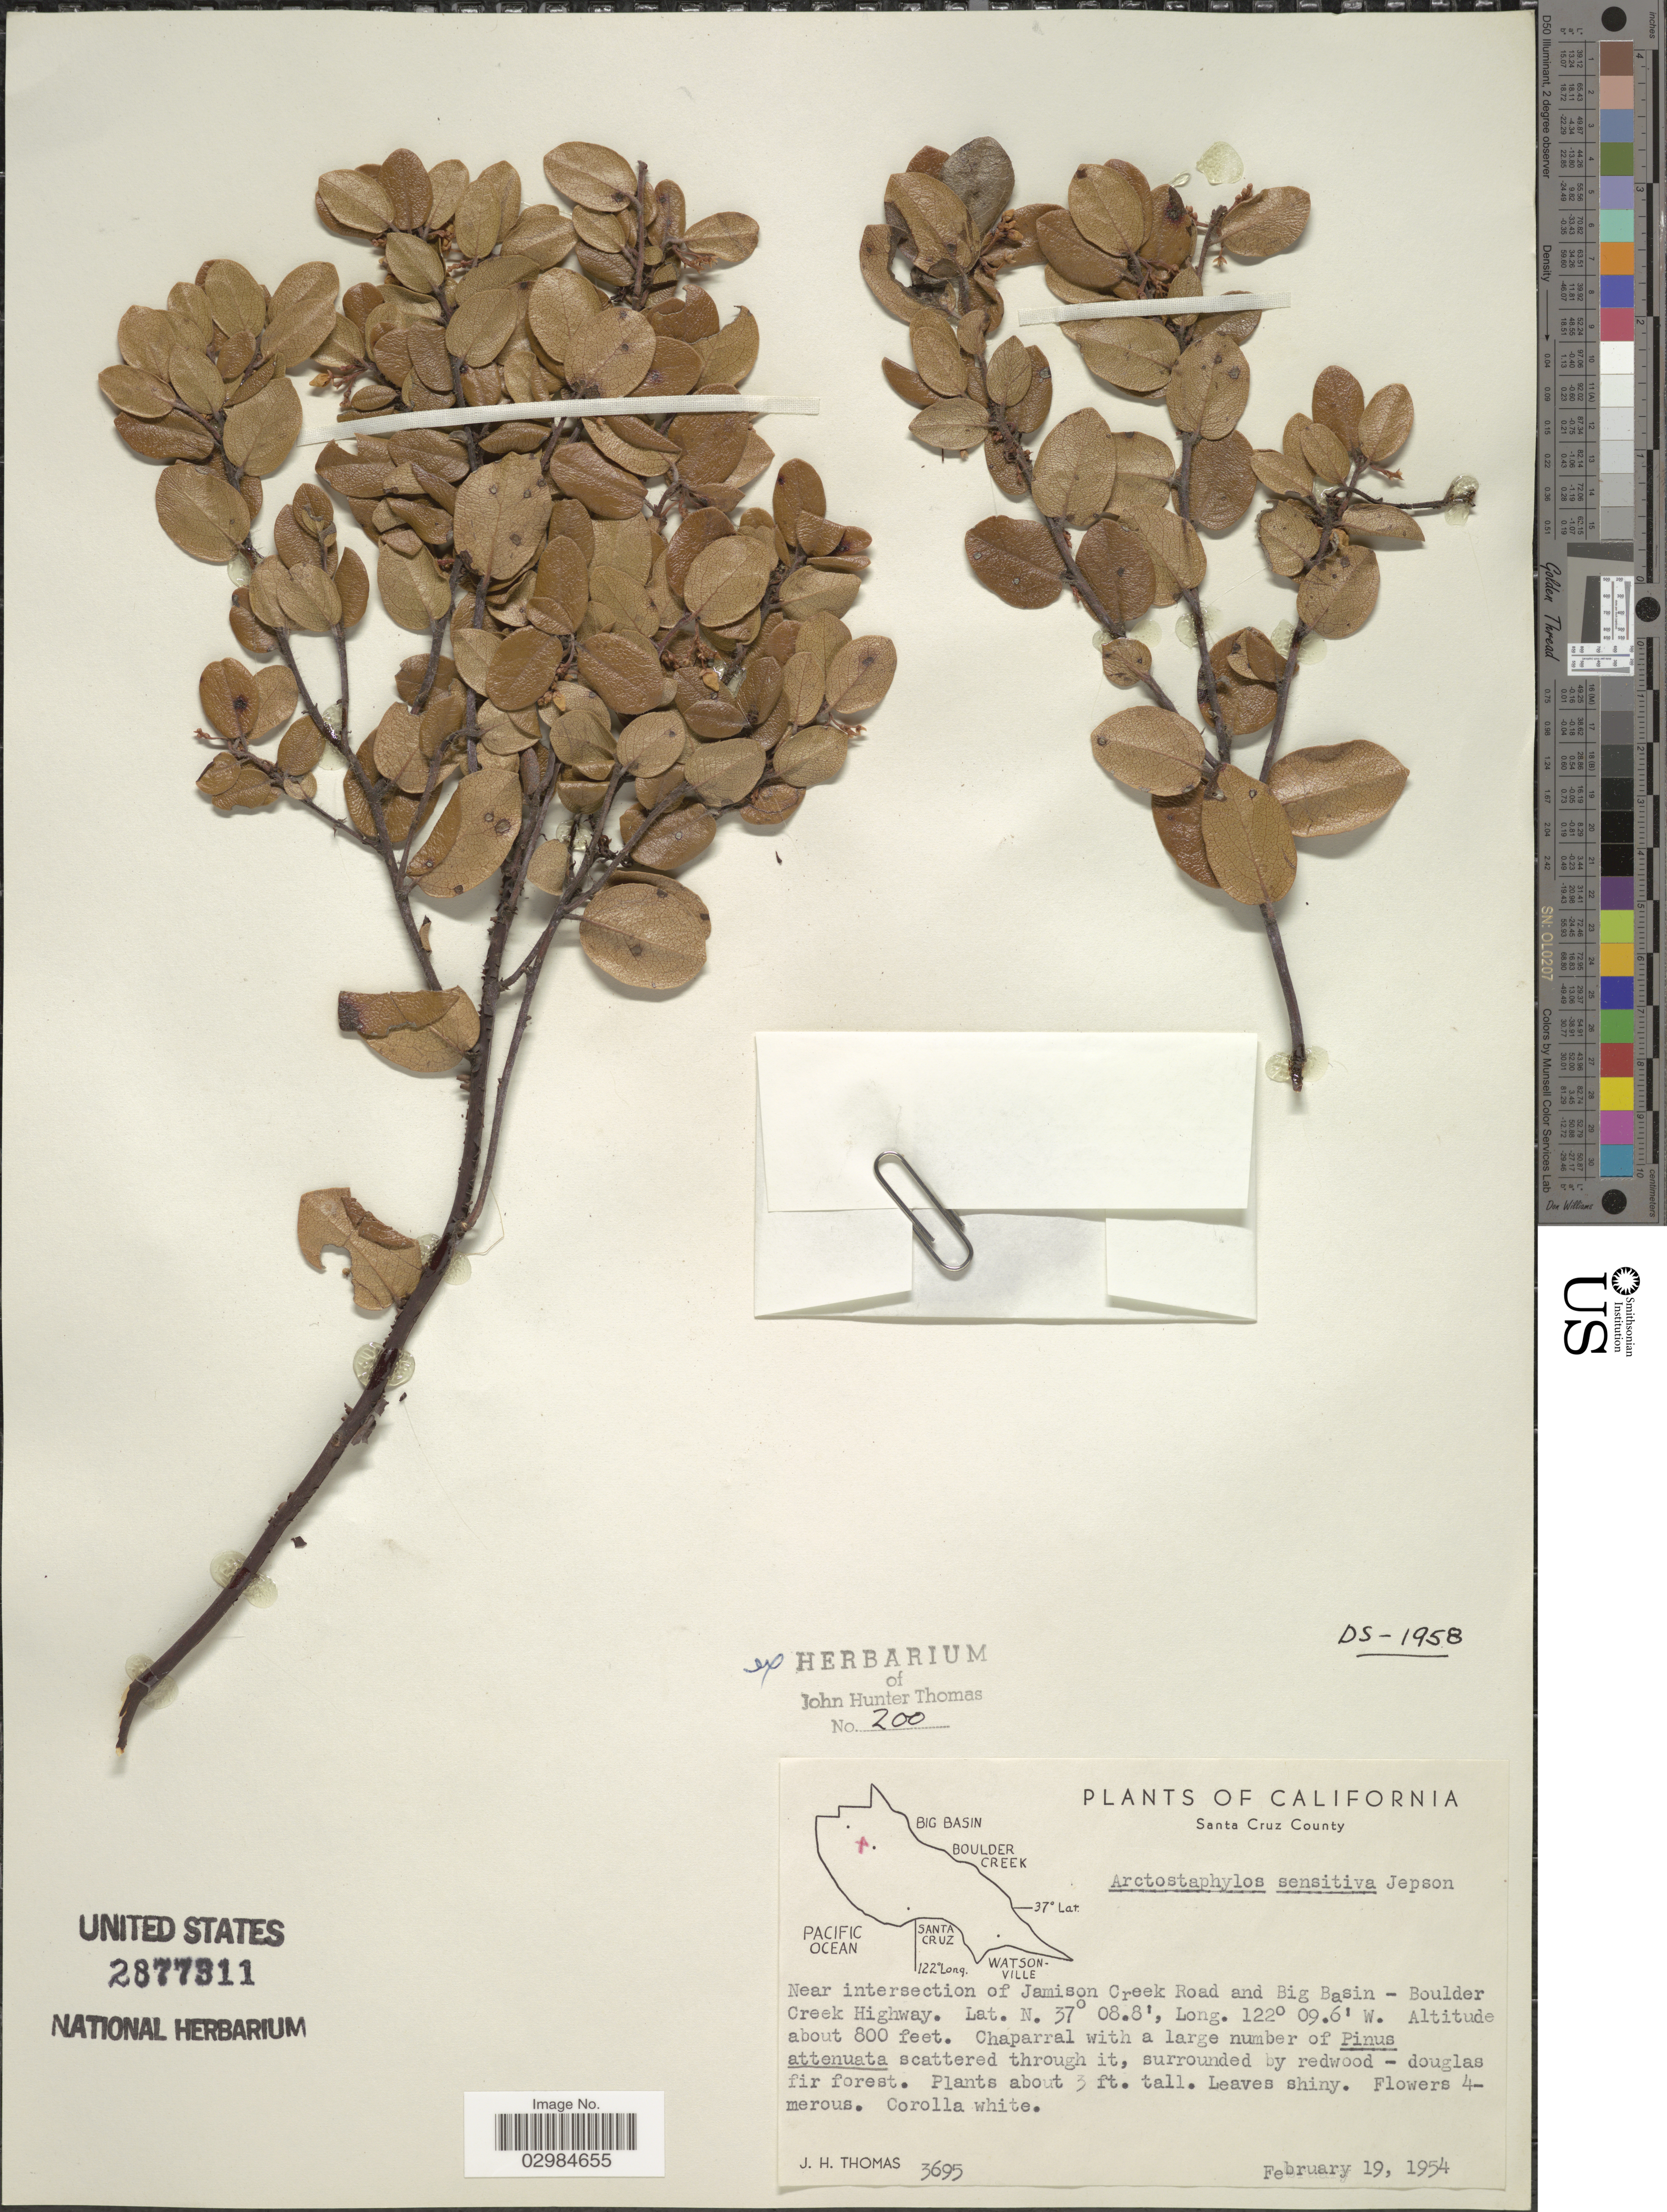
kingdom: Plantae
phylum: Tracheophyta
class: Magnoliopsida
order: Ericales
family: Ericaceae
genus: Arctostaphylos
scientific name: Arctostaphylos sensitiva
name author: Jeps.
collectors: J. H. Thomas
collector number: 3695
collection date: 1954-02-19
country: United States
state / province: California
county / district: Santa Cruz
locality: Santa Cruz County. Near intersection of Jamison Creek Road and Big Basin - Boulder Creek Highway.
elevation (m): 244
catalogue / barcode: US 2877311